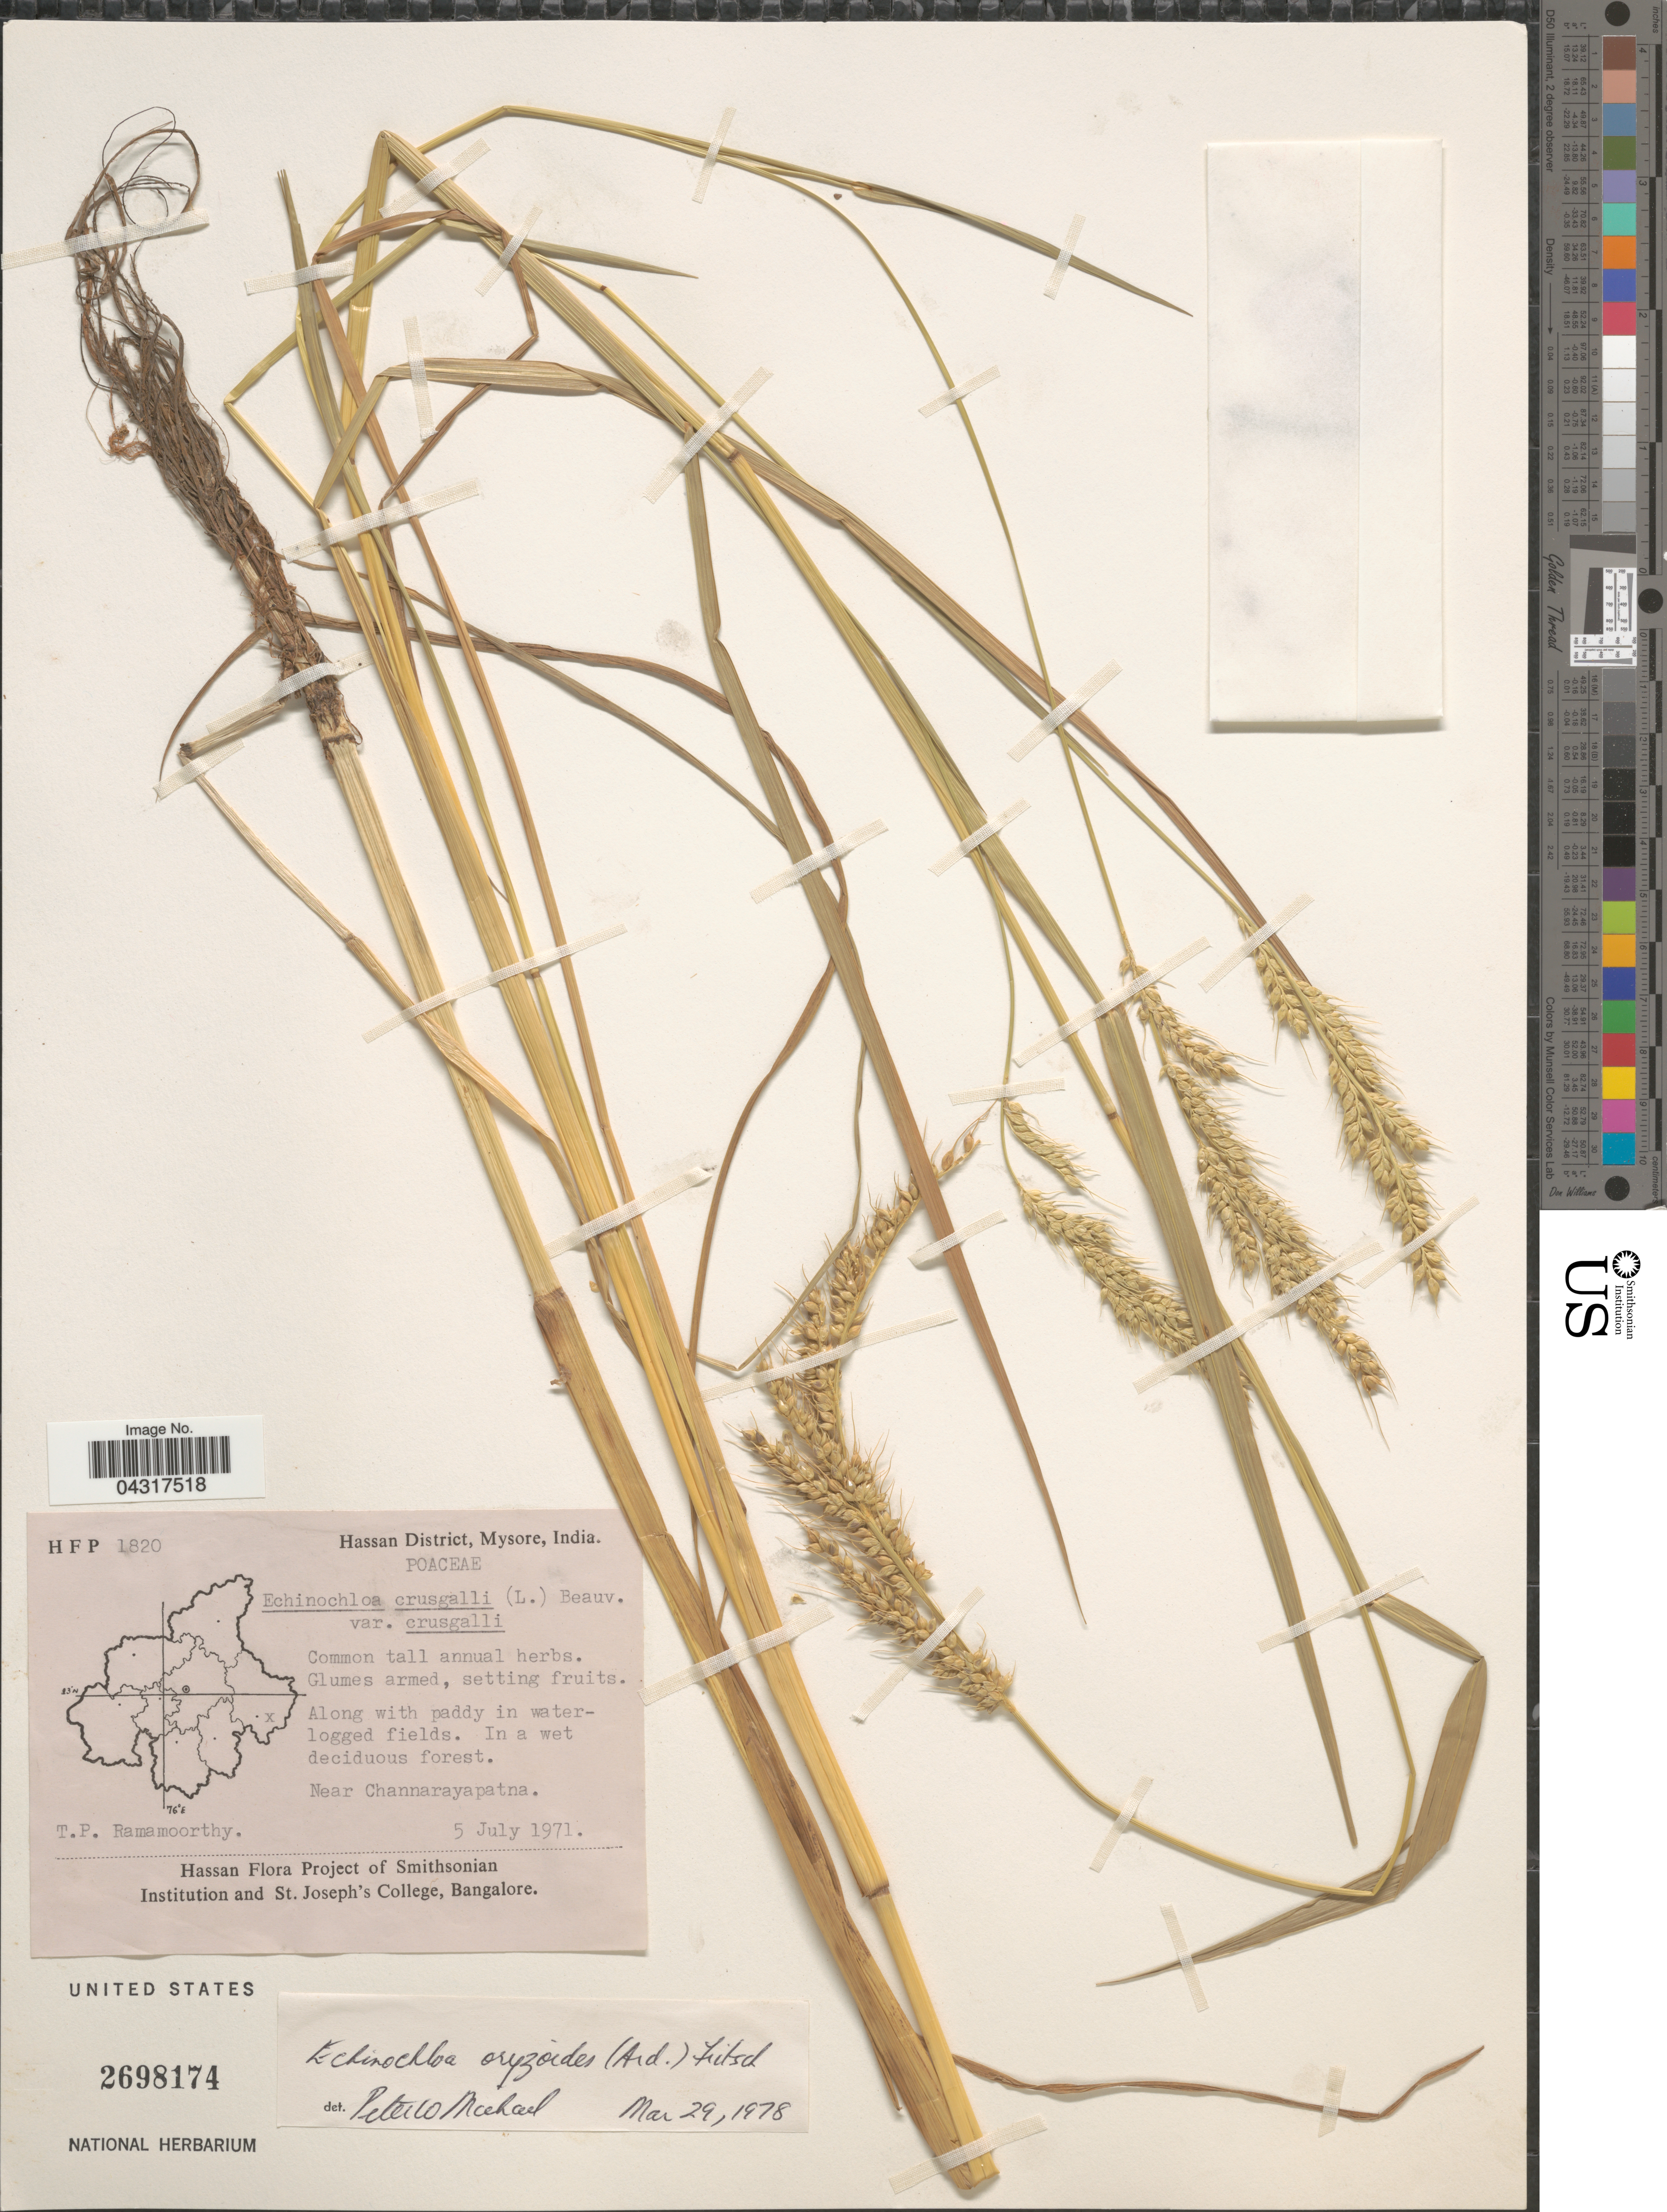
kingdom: Plantae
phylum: Tracheophyta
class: Liliopsida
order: Poales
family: Poaceae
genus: Echinochloa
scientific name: Echinochloa oryzoides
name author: (Ard.) Fritsch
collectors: T. P. Ramamoorthy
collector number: HFP1820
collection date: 1971-07-05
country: India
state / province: Karnataka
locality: Hassan District, Mysore. Near Channarayapatna.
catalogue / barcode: US 2698174